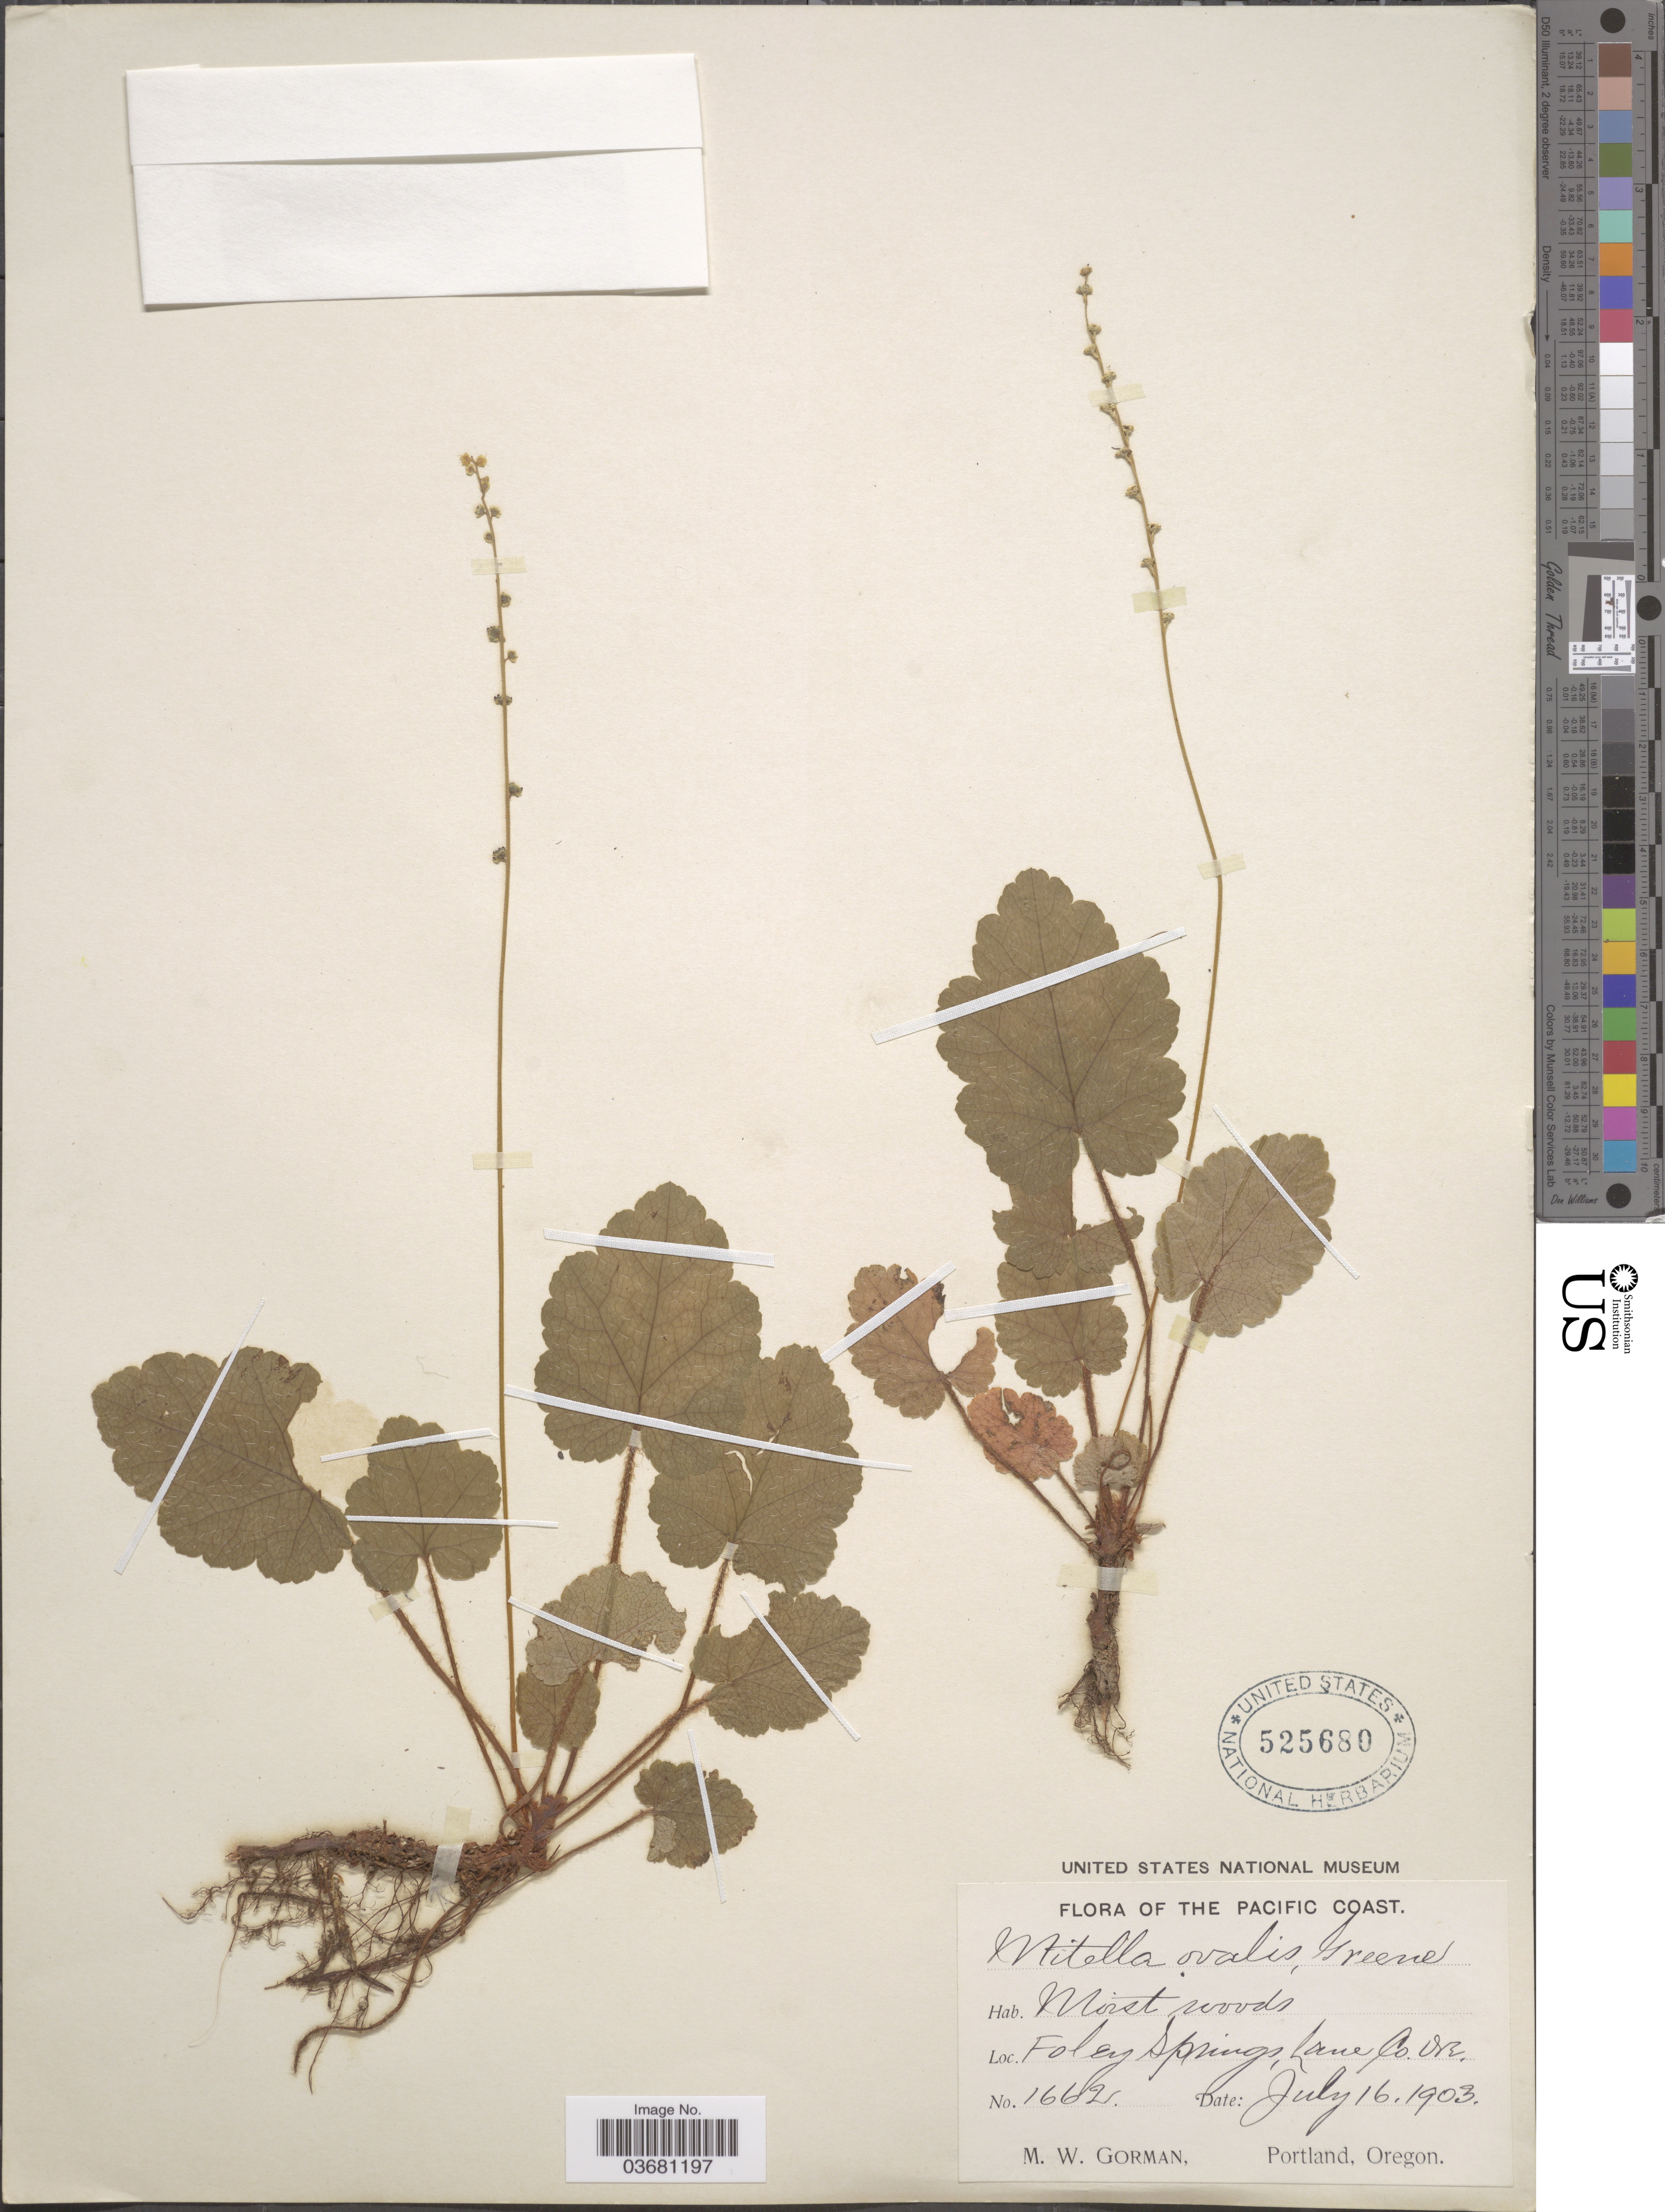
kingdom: Plantae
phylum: Tracheophyta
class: Magnoliopsida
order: Saxifragales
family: Saxifragaceae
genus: Mitella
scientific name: Mitella ovalis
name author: Greene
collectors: M. W. Gorman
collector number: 1662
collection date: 1903-07-16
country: United States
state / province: Oregon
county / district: Lane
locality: The Pacific Coast. Foley Springs, Lane Co.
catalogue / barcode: US 525680